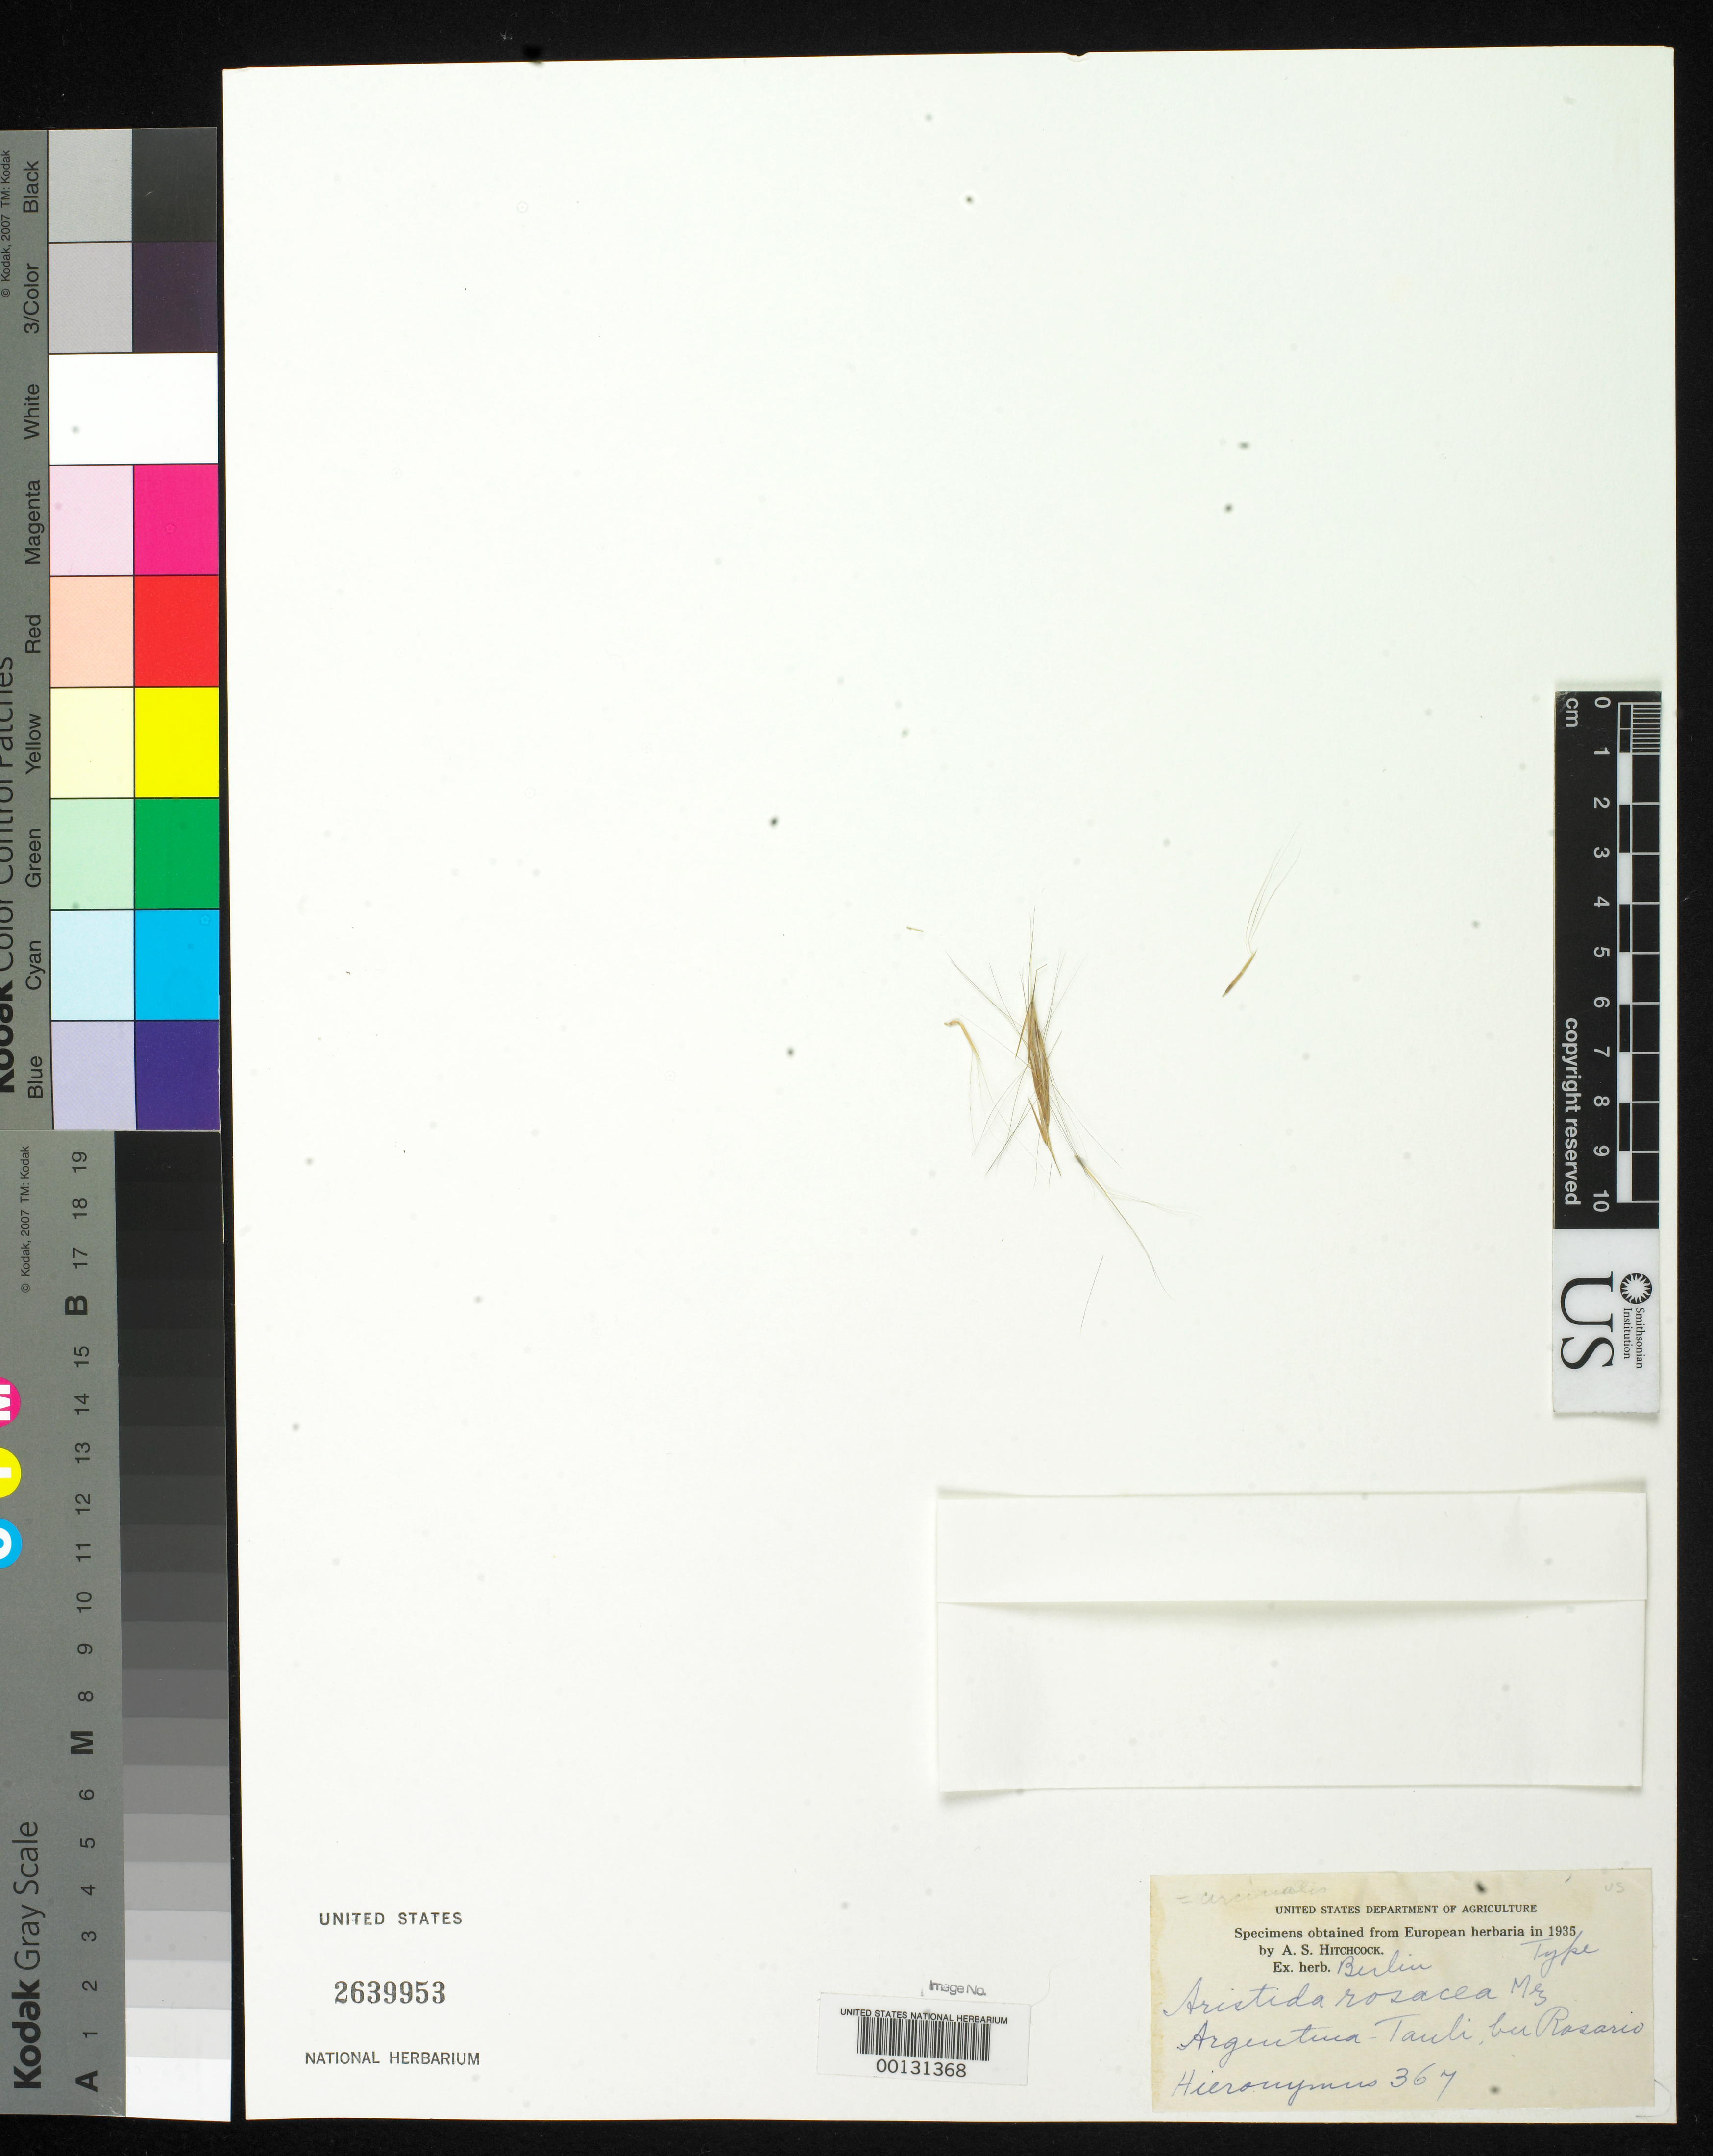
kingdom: Plantae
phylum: Tracheophyta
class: Liliopsida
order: Poales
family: Poaceae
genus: Aristida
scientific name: Aristida rosacea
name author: Mez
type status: Type Fragment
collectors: G. H. Hieronymus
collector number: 367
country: Argentina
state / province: Santa Fe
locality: Tauli Bu Rosario, Sierra de Cordoba.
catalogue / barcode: US 2639953